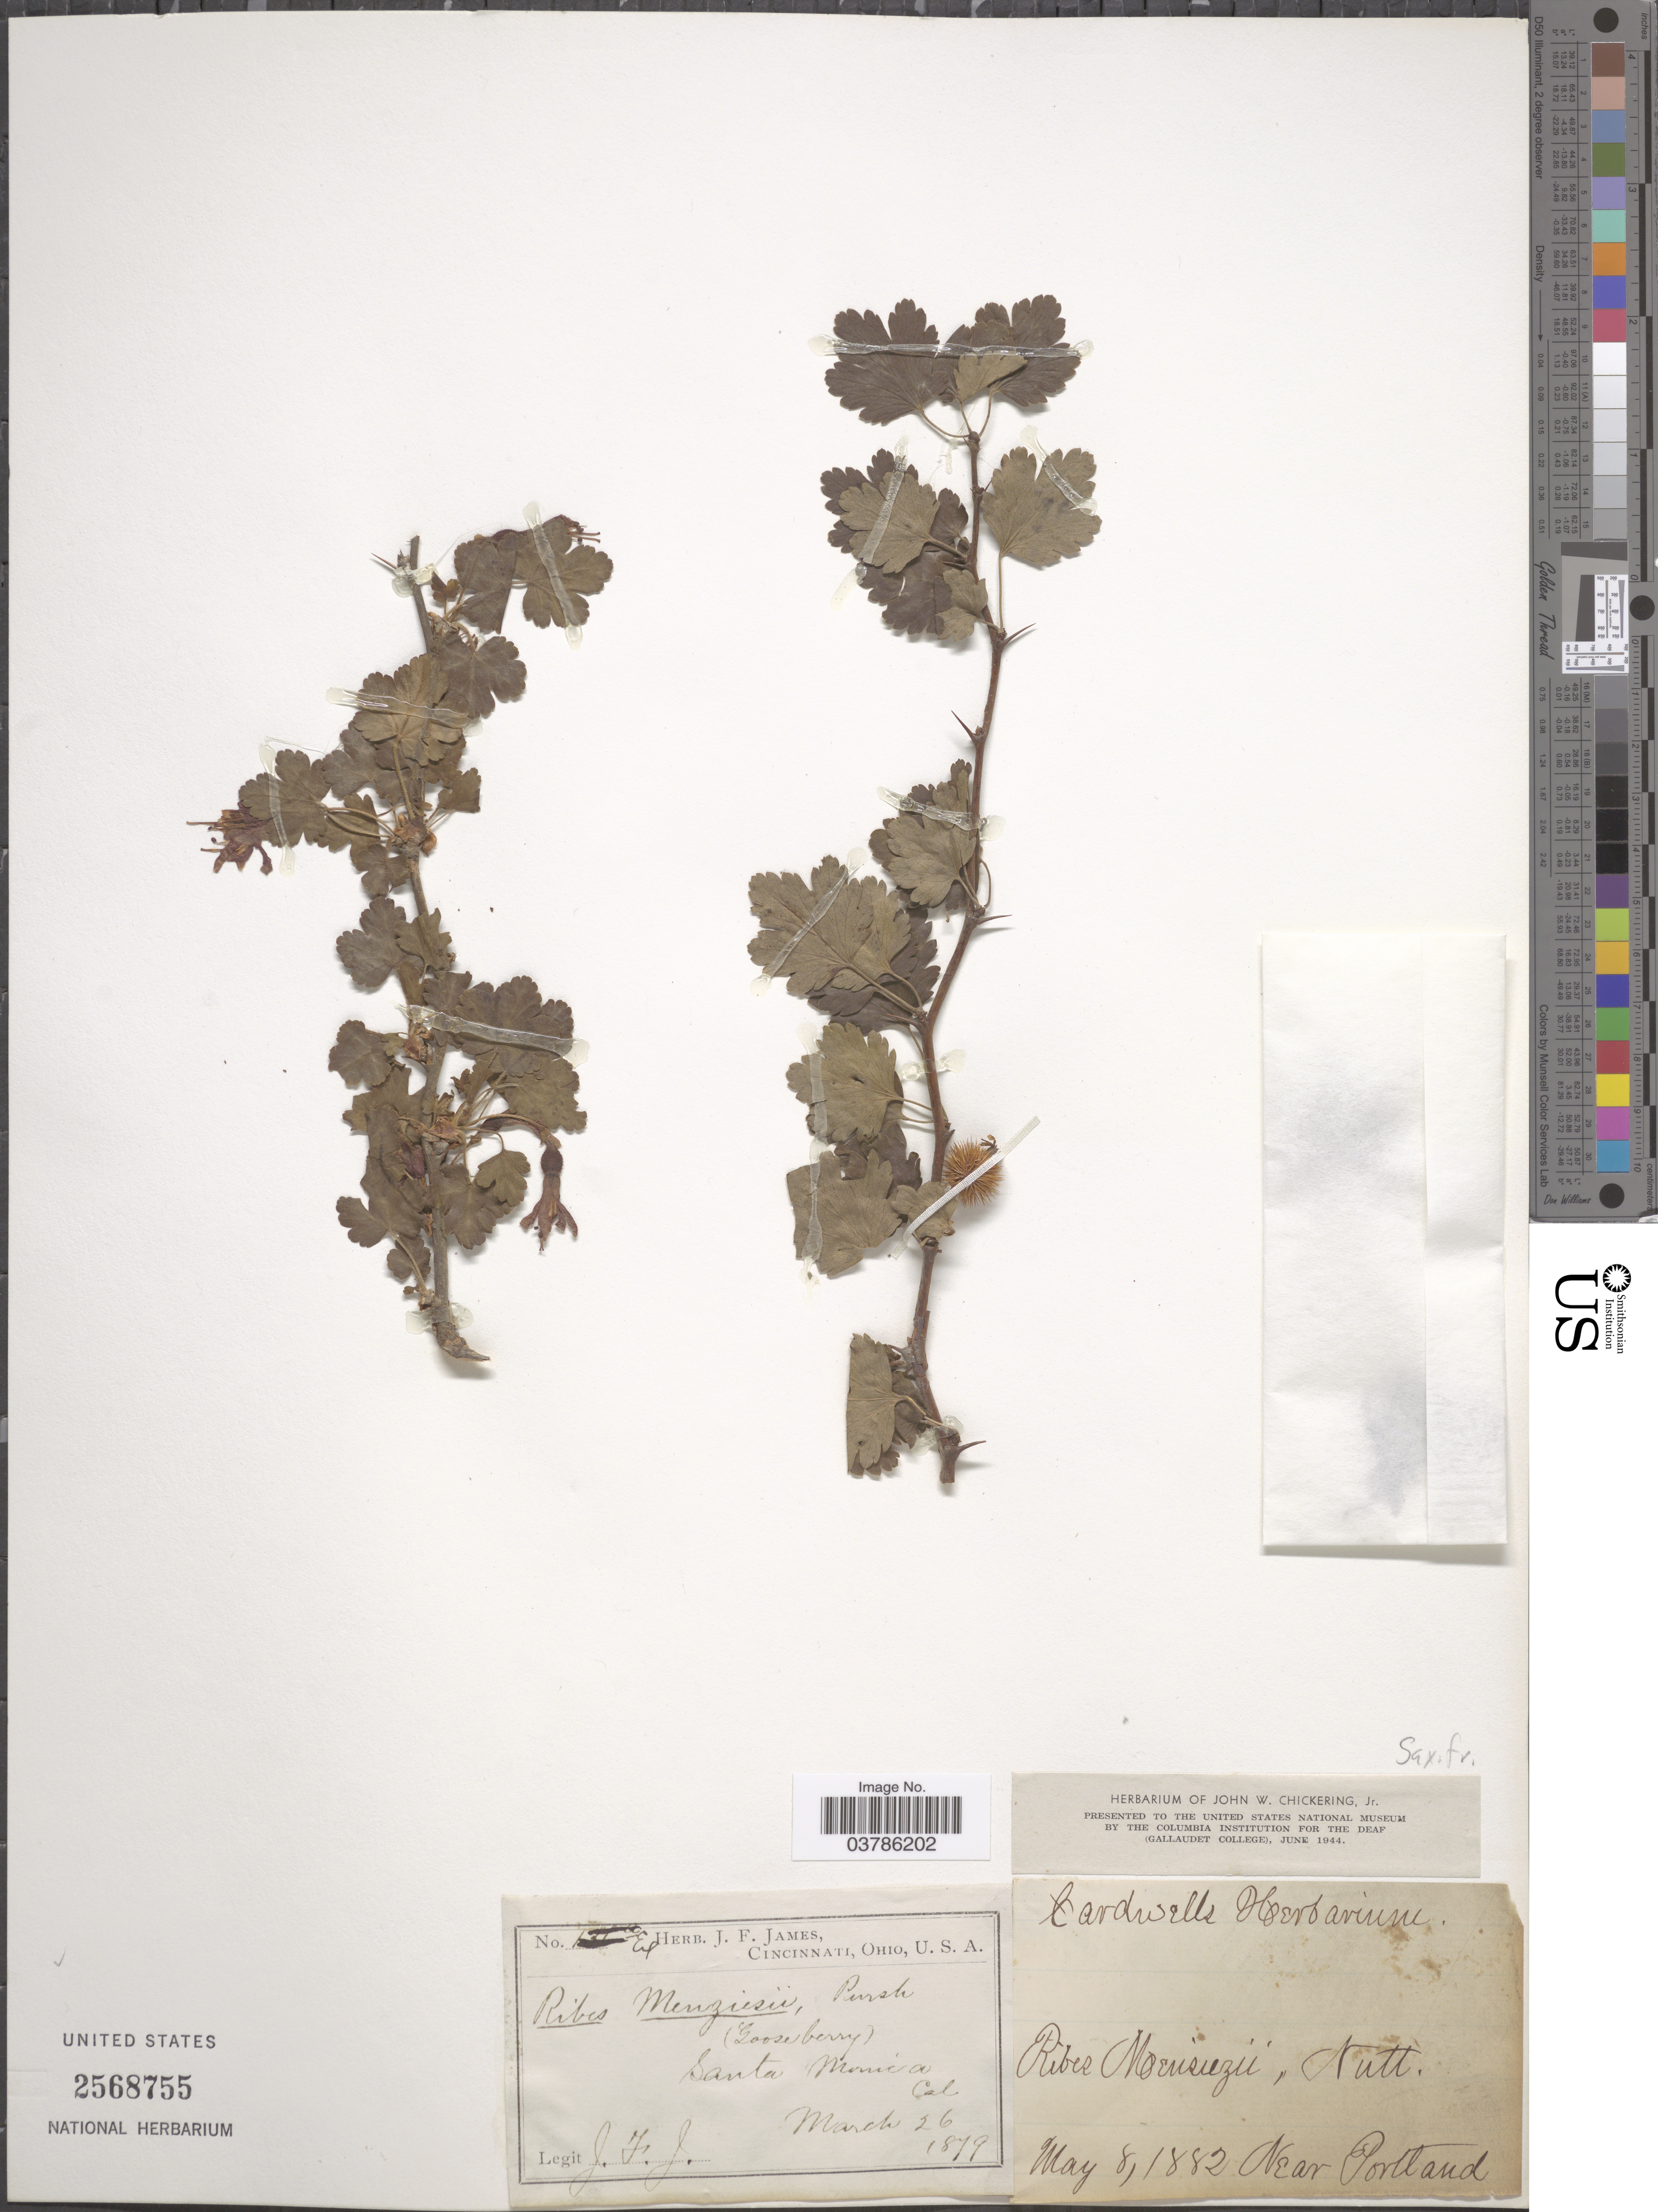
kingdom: Plantae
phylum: Tracheophyta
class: Magnoliopsida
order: Saxifragales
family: Grossulariaceae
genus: Ribes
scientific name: Ribes menziesii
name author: Pursh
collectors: J. James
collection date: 1879-03-26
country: United States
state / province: California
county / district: Los Angeles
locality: Santa Monica.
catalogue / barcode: US 2568755